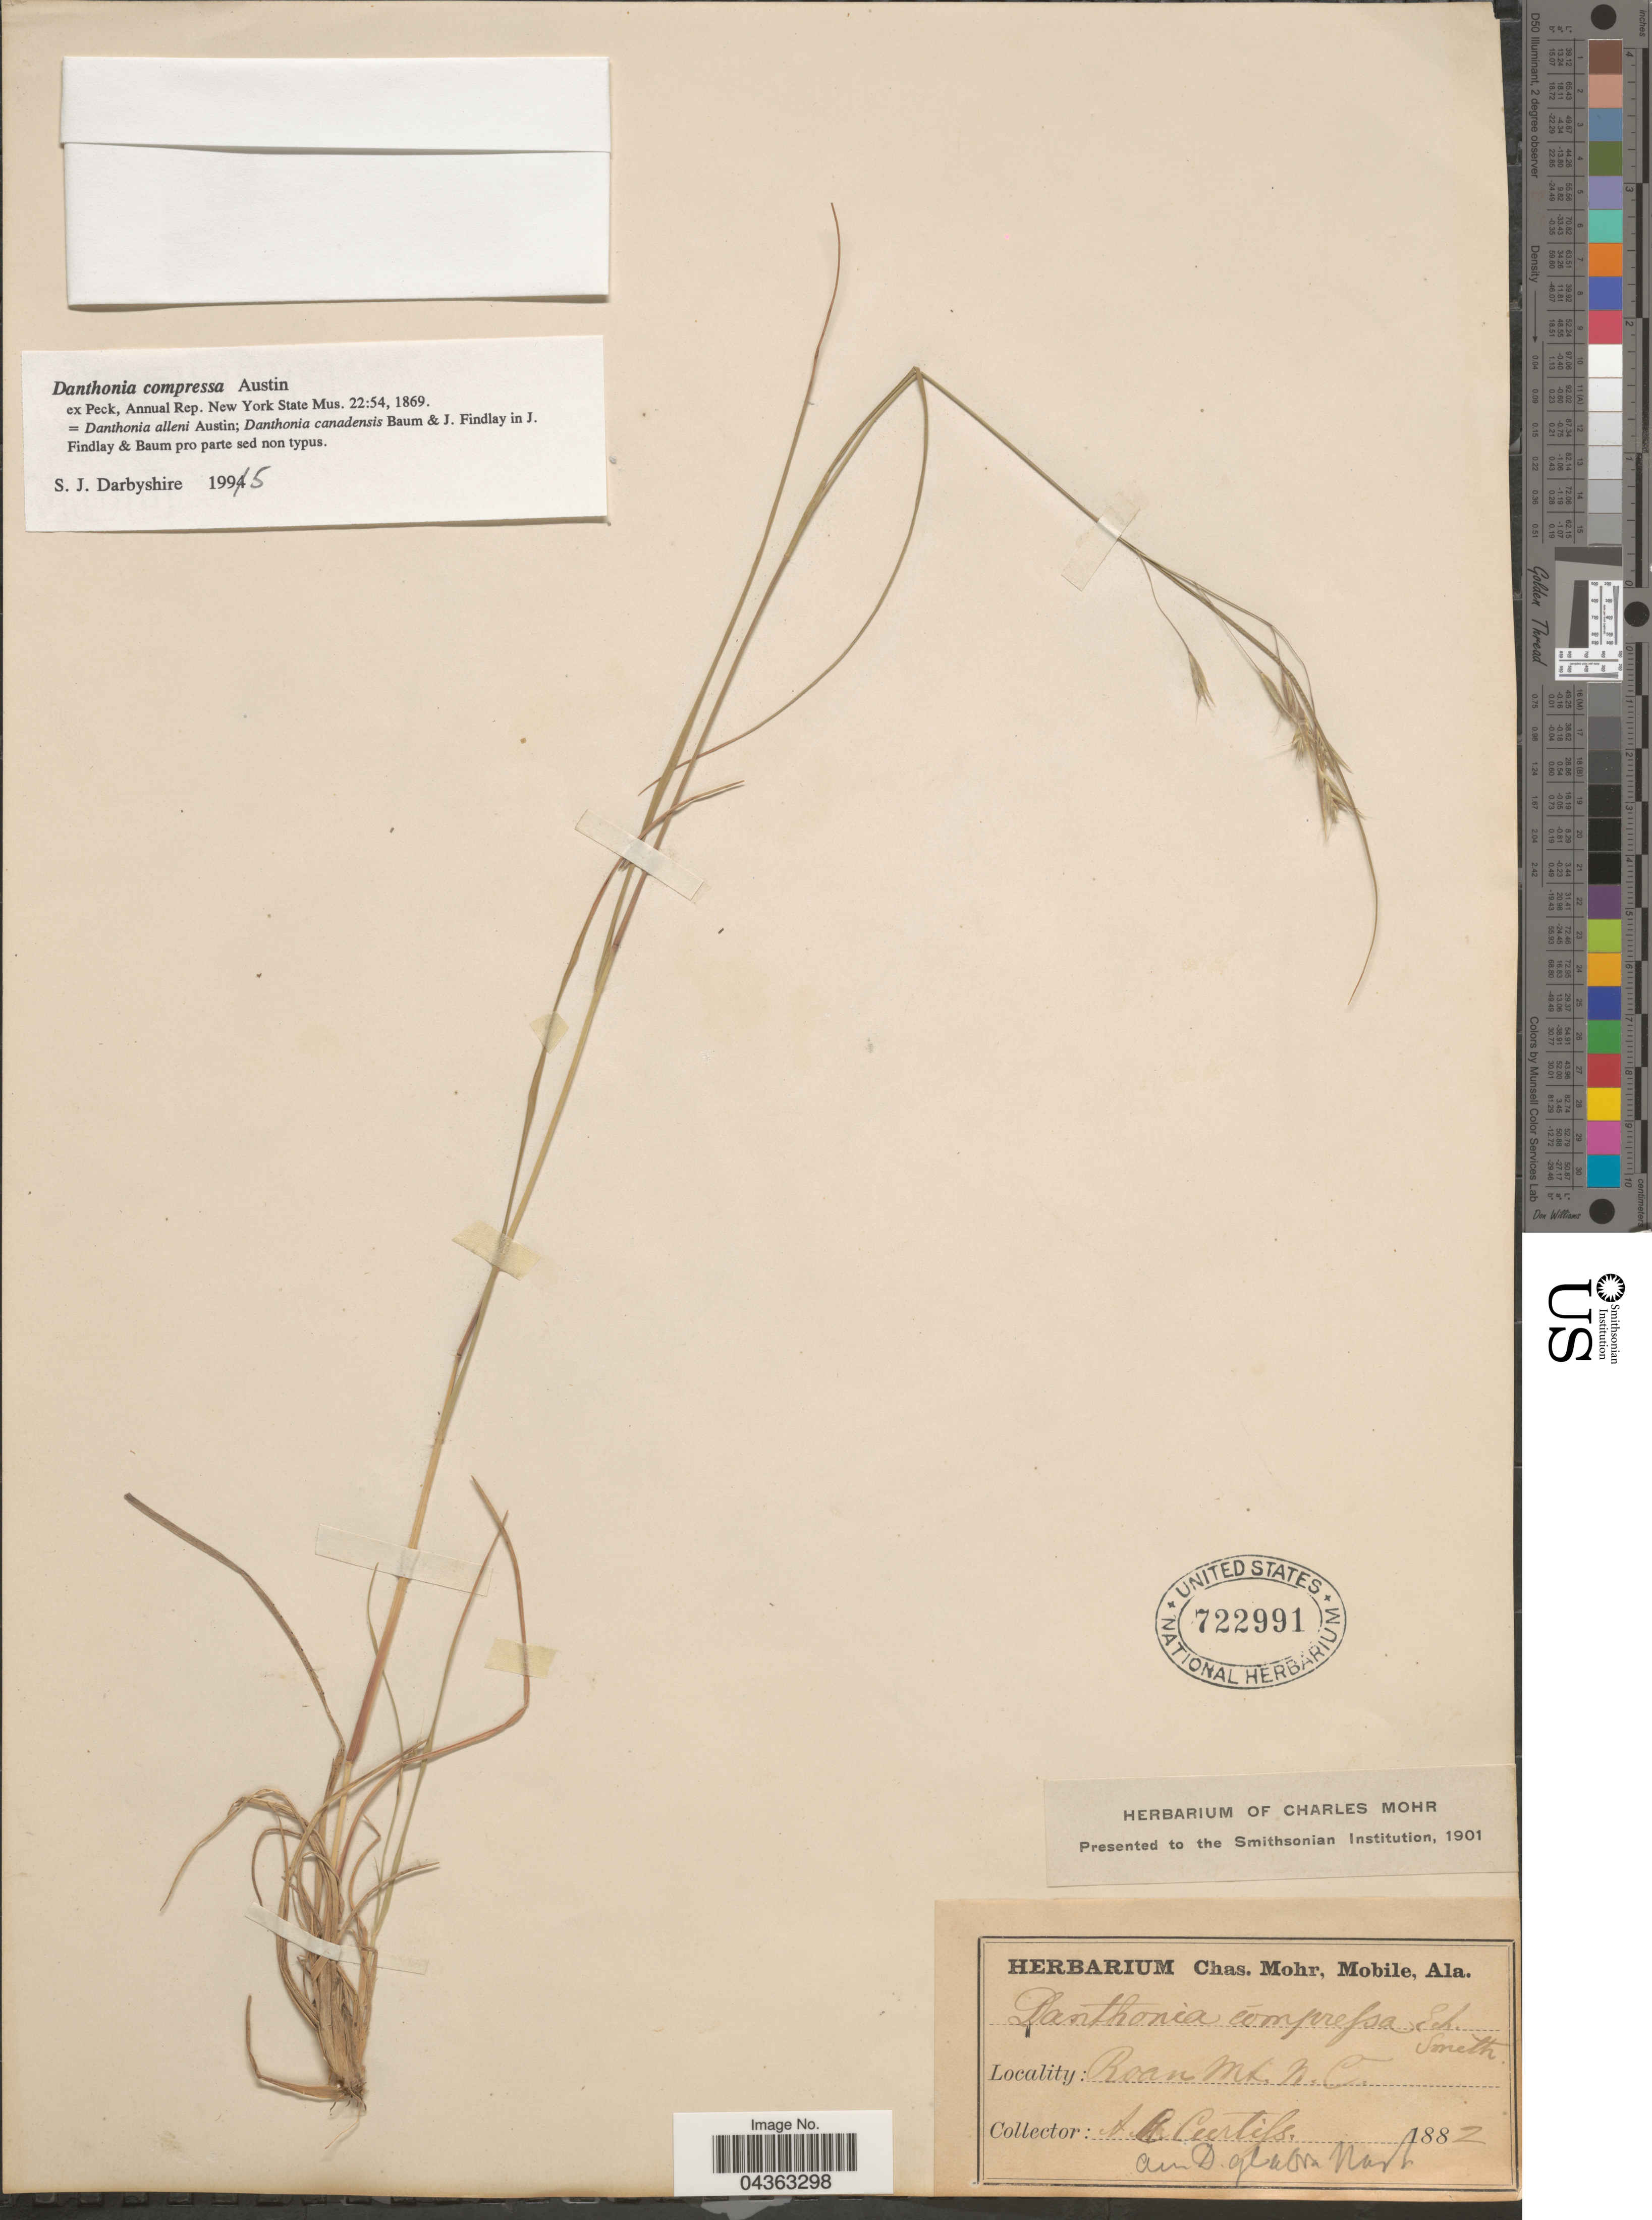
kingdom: Plantae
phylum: Tracheophyta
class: Liliopsida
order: Poales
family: Poaceae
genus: Danthonia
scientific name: Danthonia compressa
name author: Austin in F. Peck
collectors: A. H. Curtiss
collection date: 1882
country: United States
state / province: North Carolina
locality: Roan Mt.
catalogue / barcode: US 722991